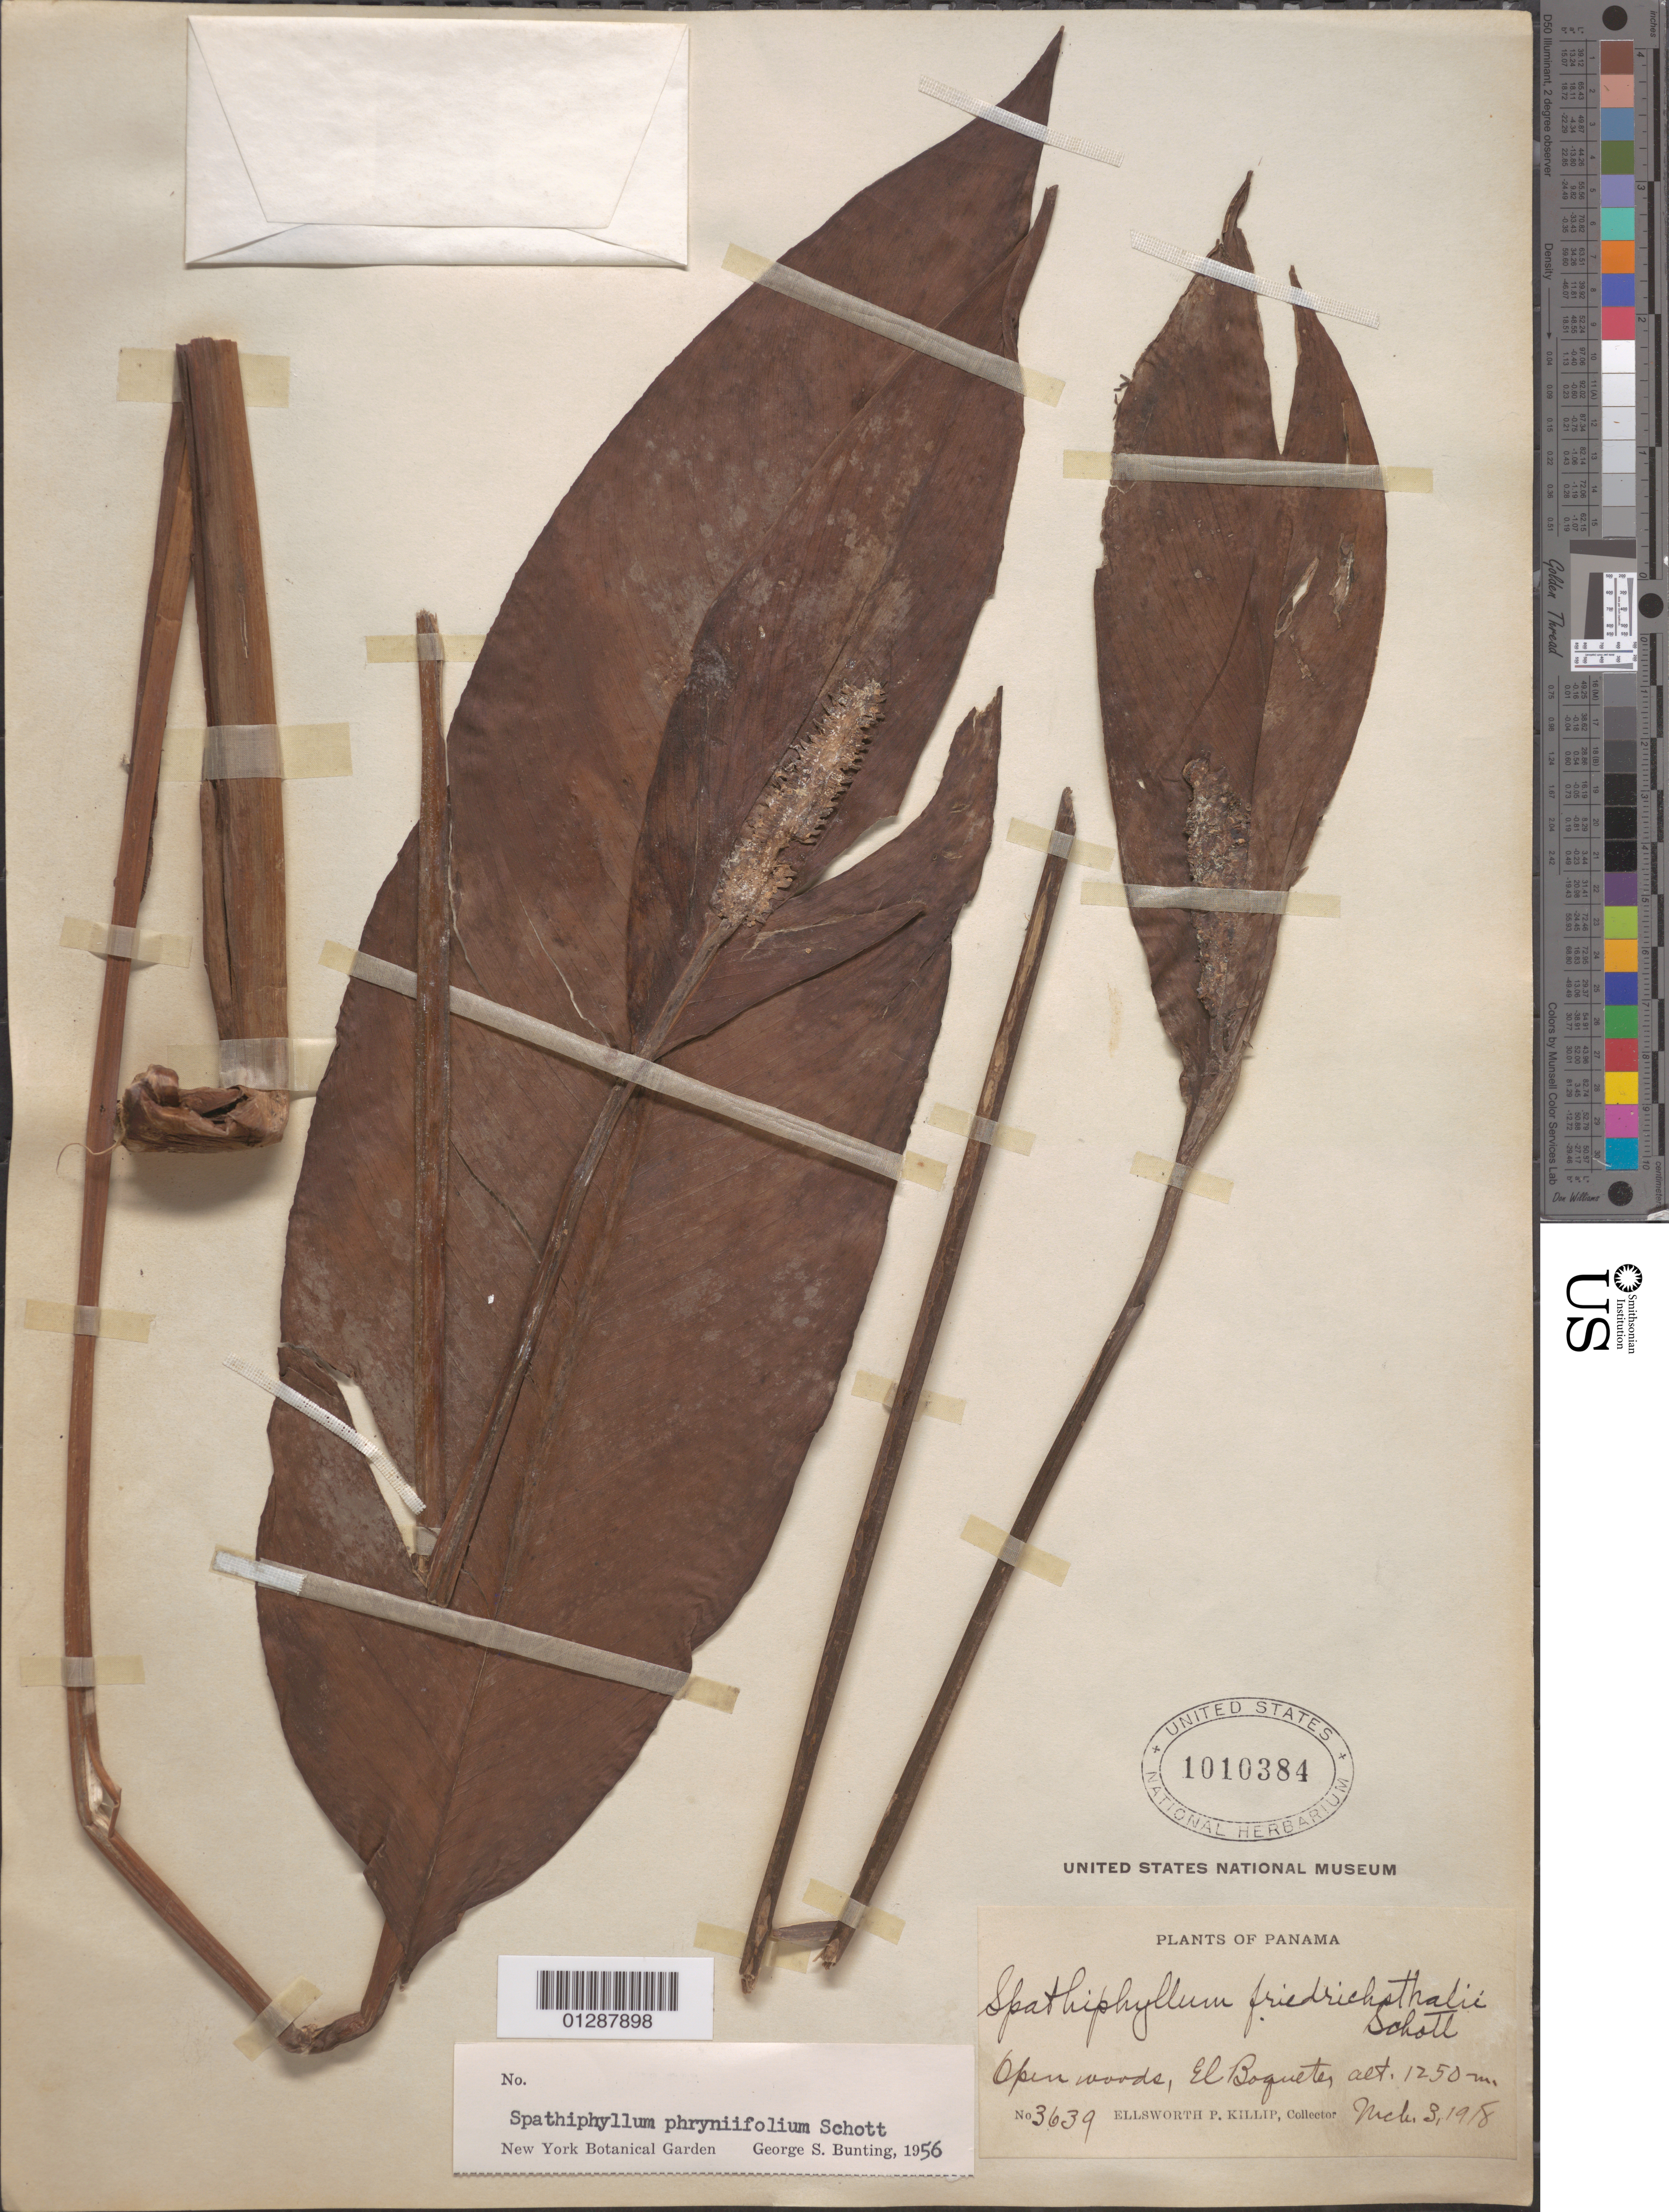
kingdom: Plantae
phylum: Tracheophyta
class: Liliopsida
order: Alismatales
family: Araceae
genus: Spathiphyllum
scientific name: Spathiphyllum phryniifolium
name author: Schott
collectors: E. P. Killip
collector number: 3639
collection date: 1918-03-03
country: Panama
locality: El Boquete.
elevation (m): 1250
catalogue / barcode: US 1010384